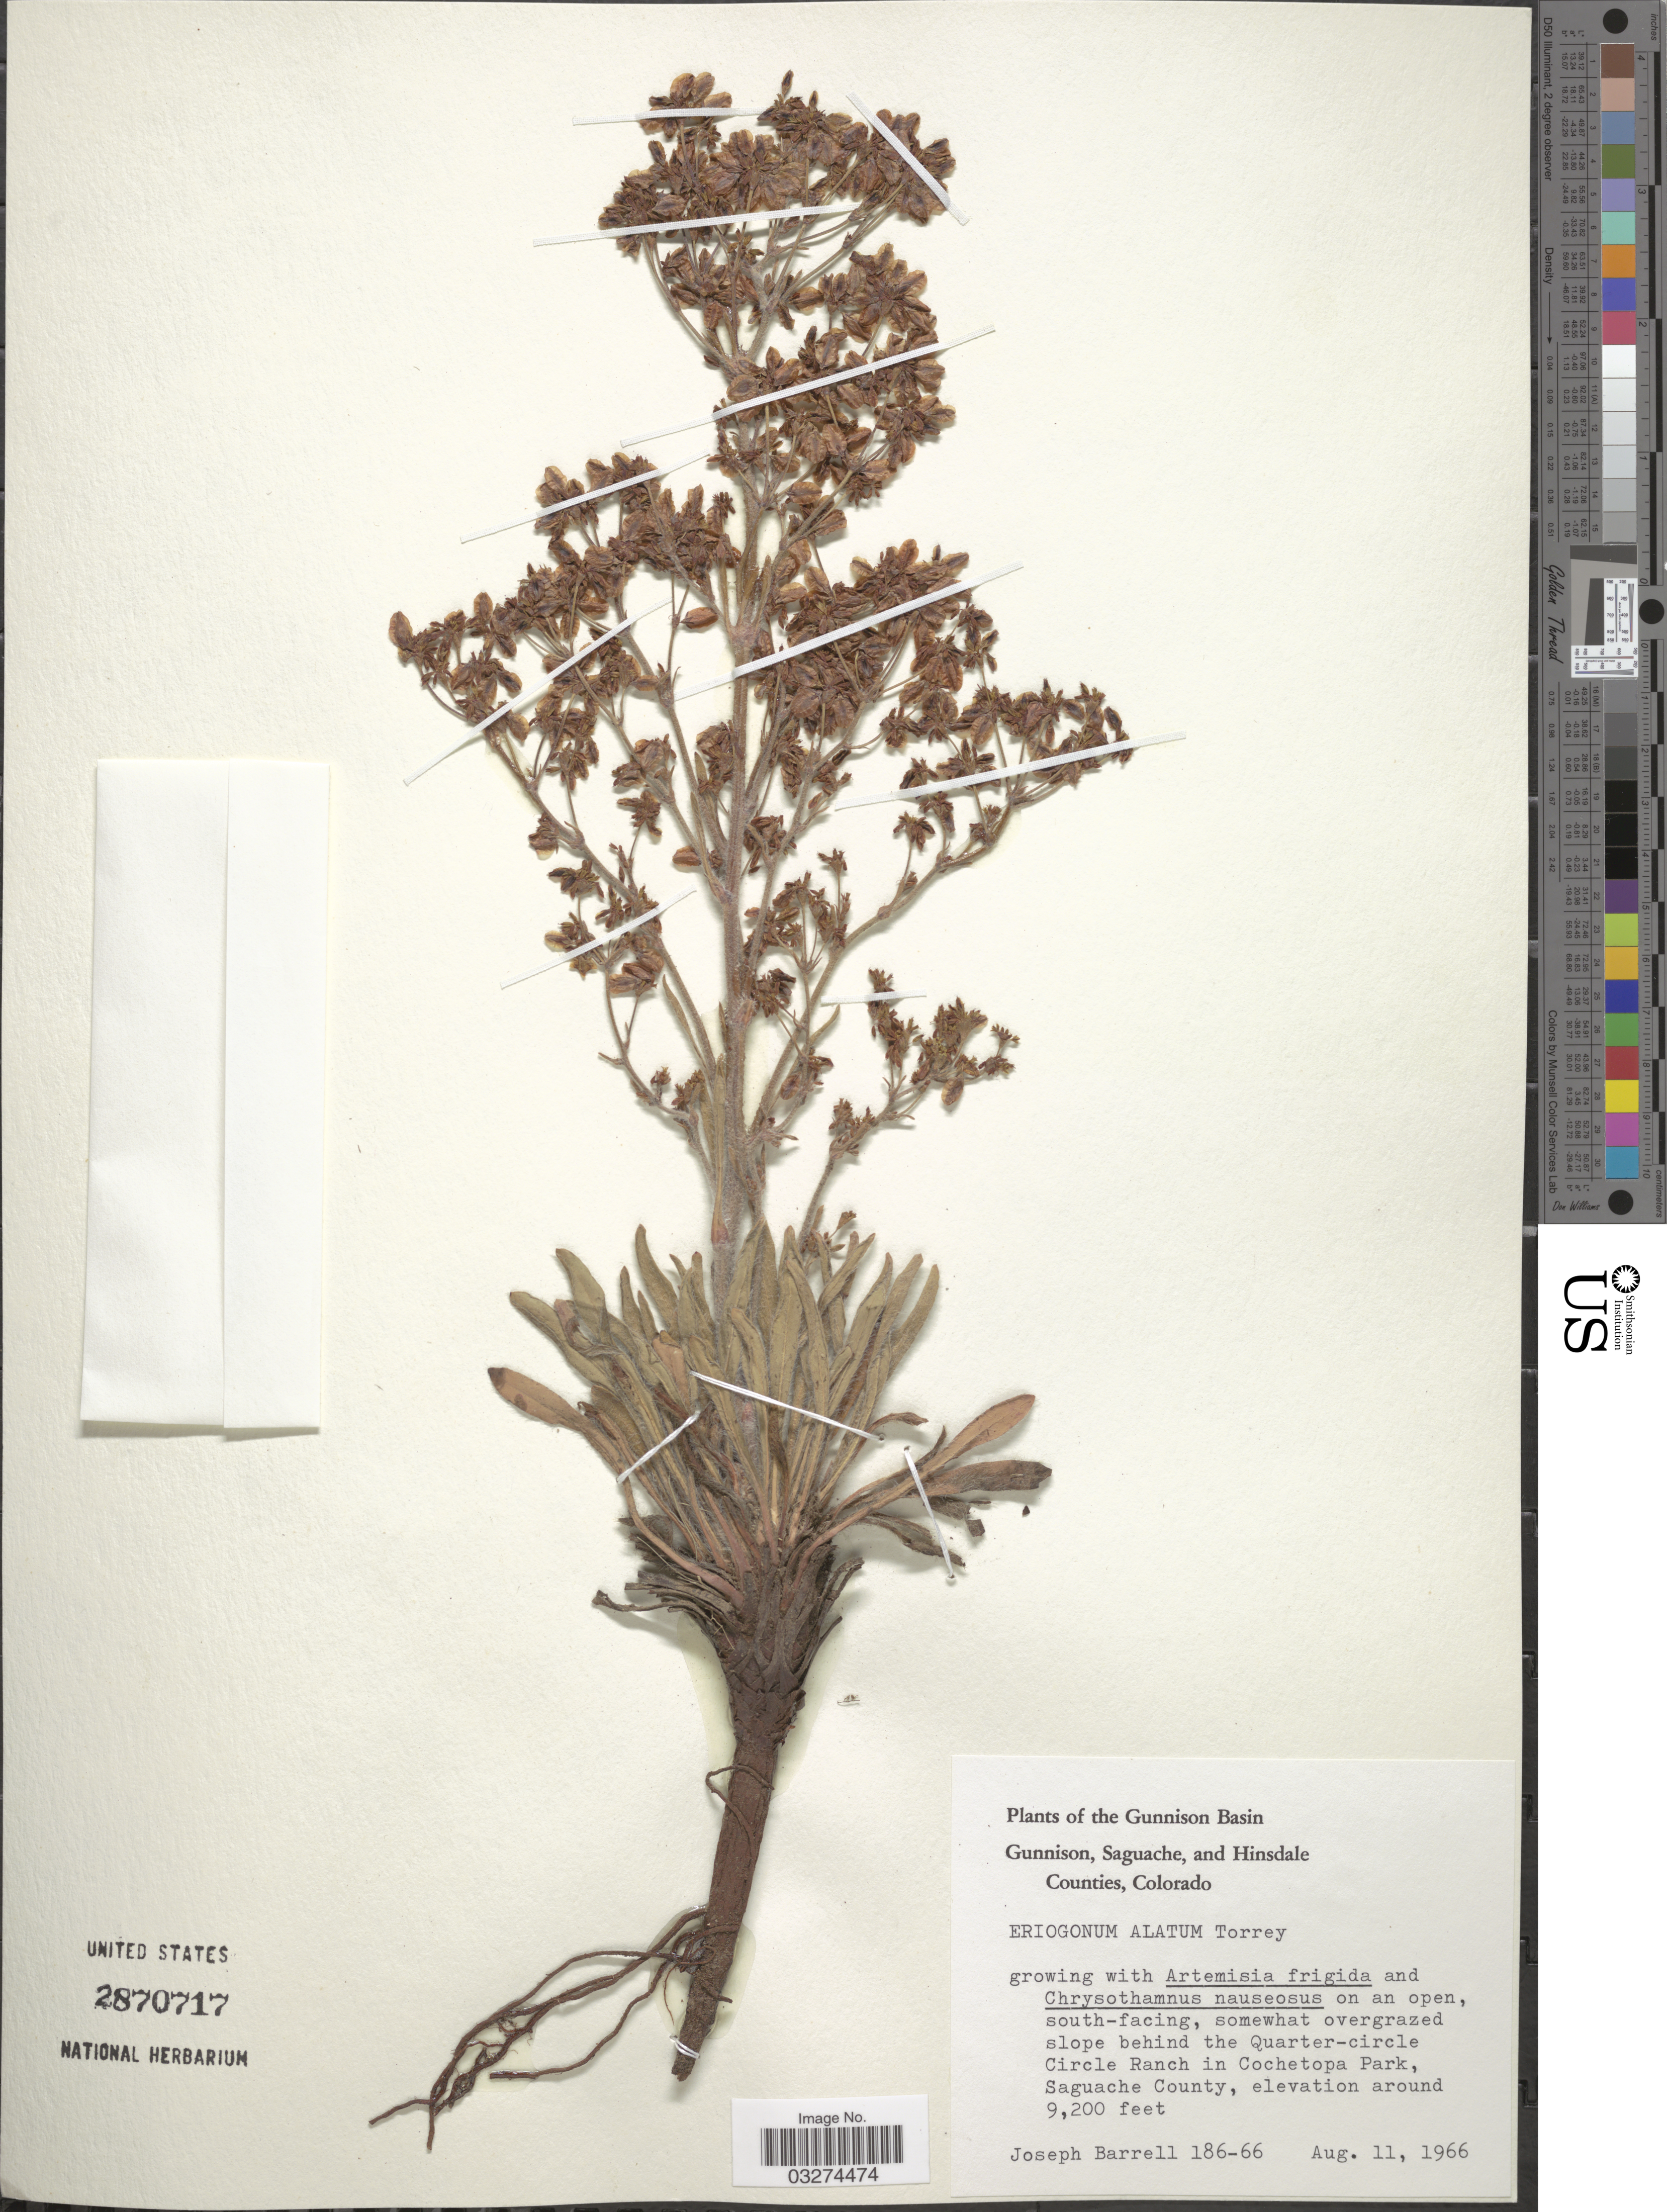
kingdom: Plantae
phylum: Tracheophyta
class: Magnoliopsida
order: Caryophyllales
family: Polygonaceae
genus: Eriogonum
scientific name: Eriogonum alatum var. alatum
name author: Torr.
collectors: J. Barrell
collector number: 186-66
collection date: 1966-08-11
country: United States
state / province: Colorado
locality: The Gunnison Basin, Gunnison, Saguache, and Hinsdale Counties, somewhat overgrazed slope behind the Quarter-circle Circle Ranch in Cochetopa Park, Saguache County.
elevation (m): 2804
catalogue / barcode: US 2870717